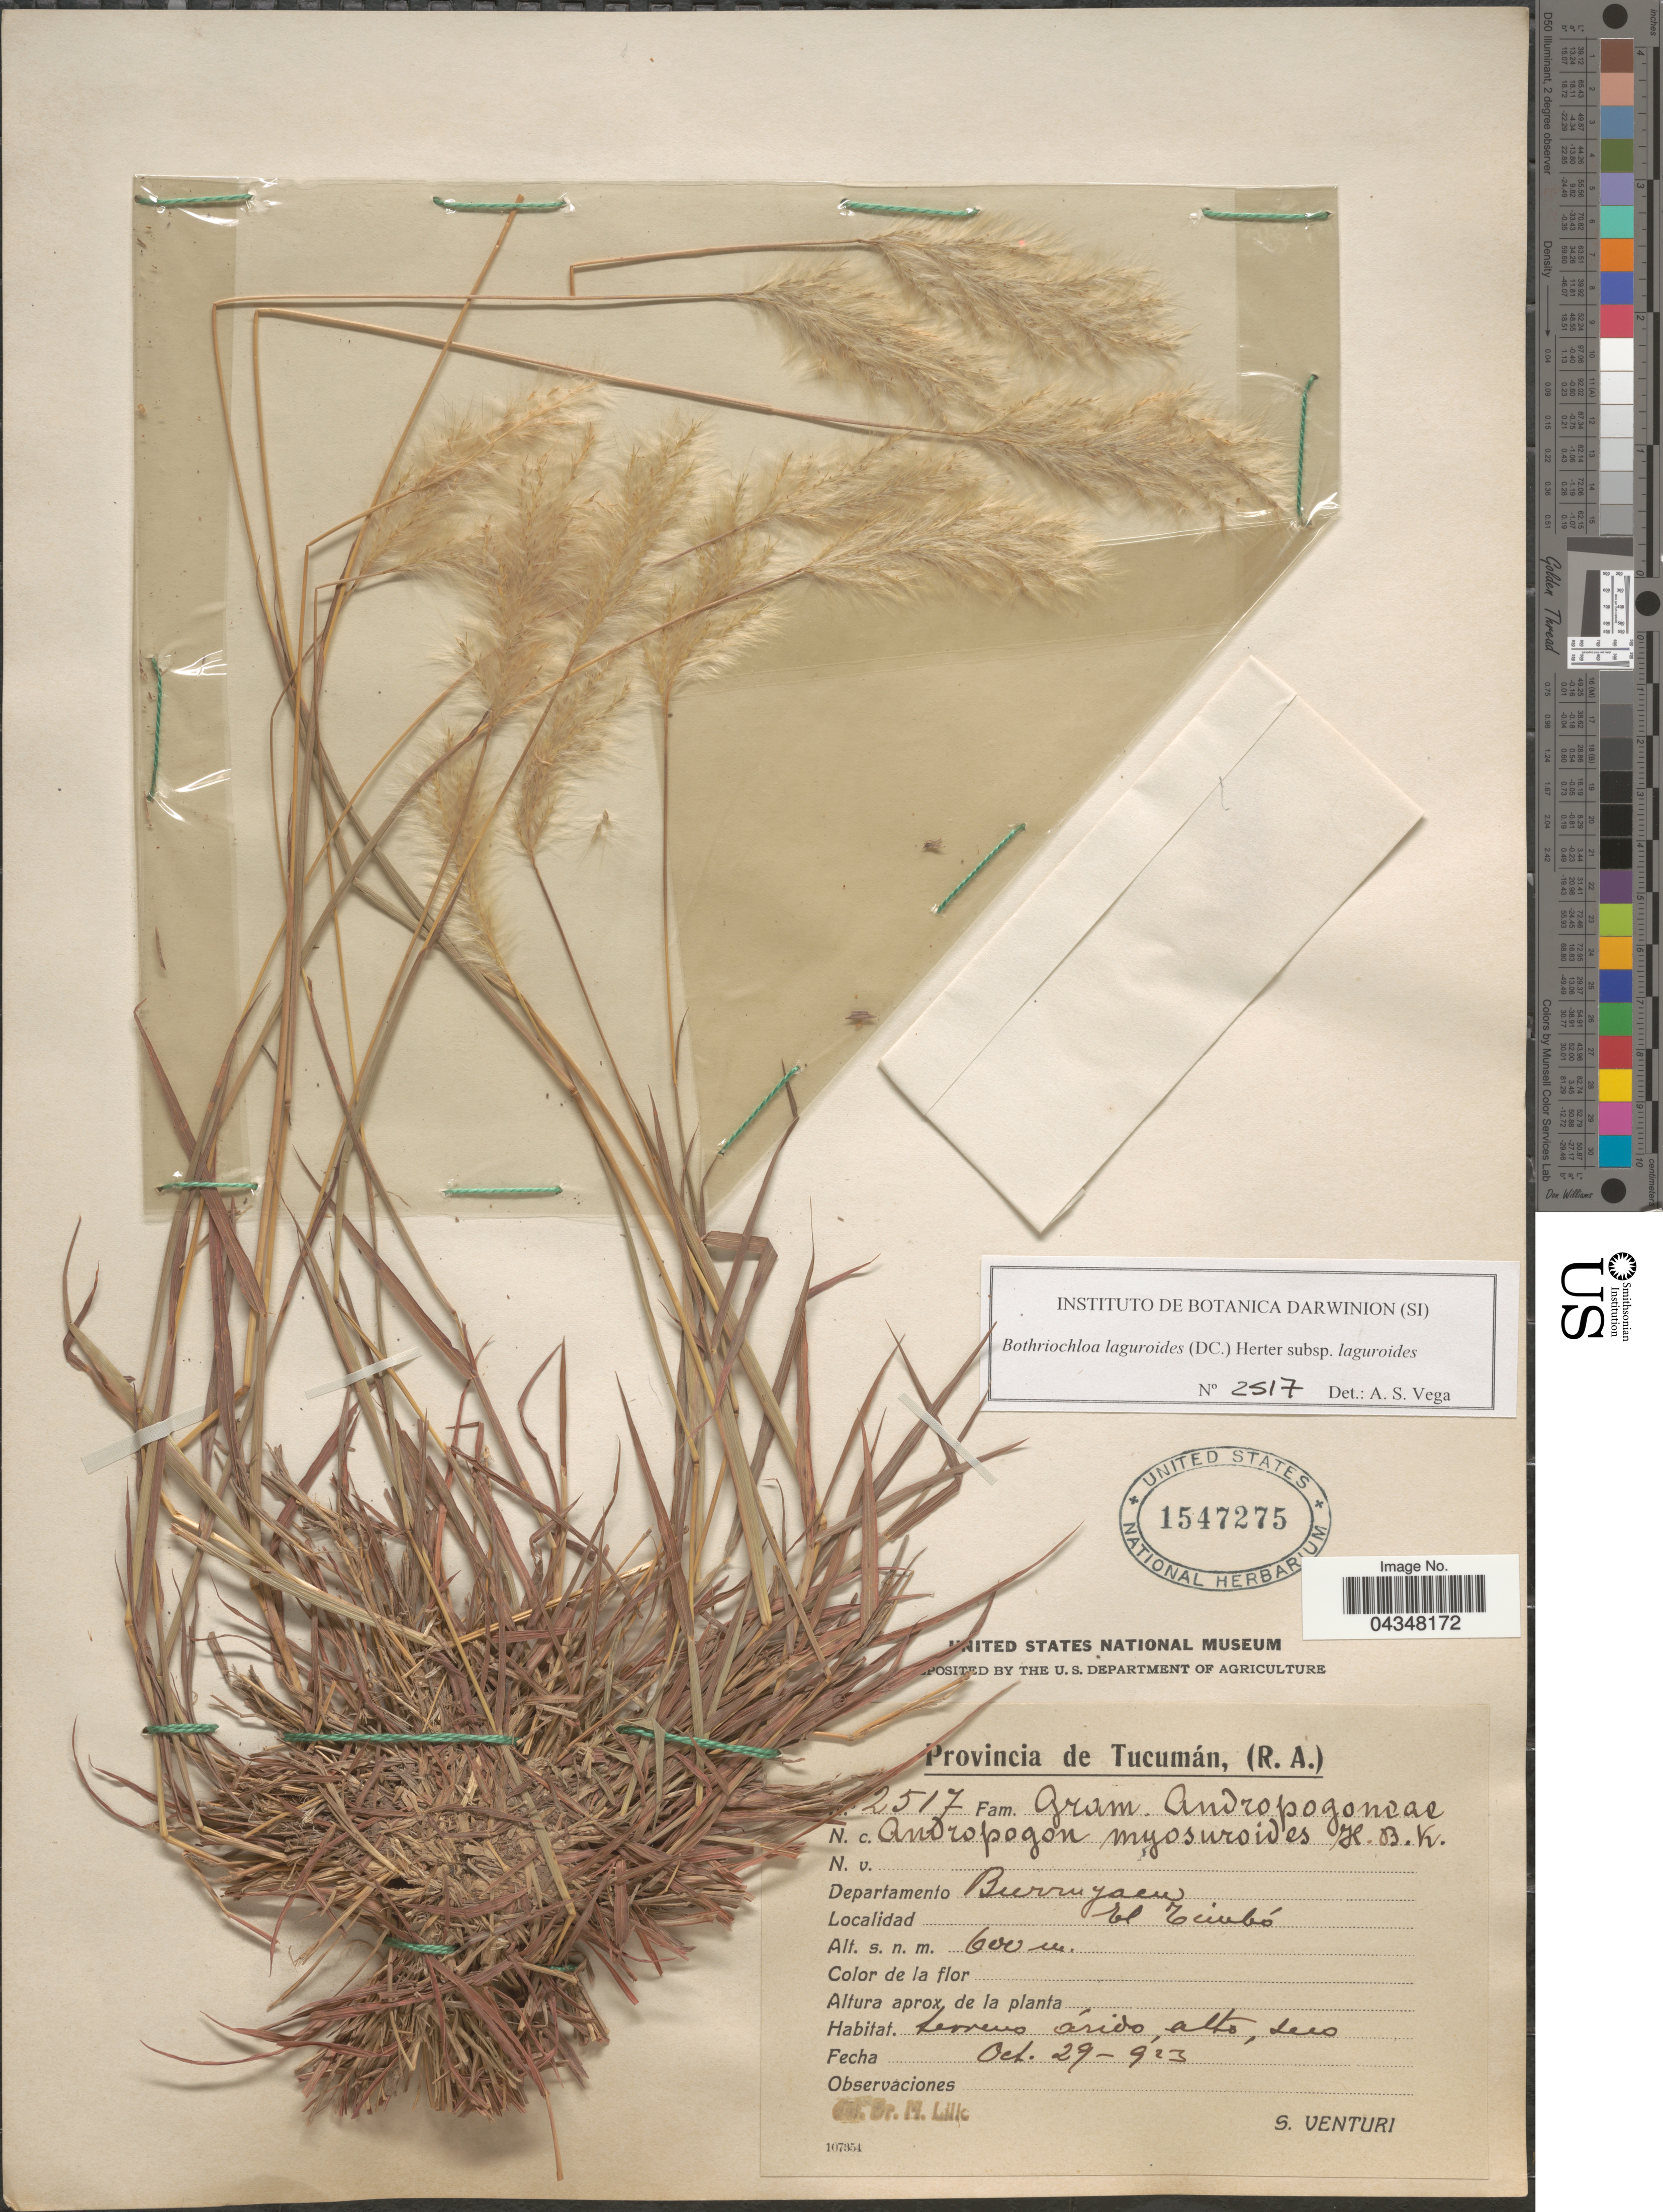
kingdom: Plantae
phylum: Tracheophyta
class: Liliopsida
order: Poales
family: Poaceae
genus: Bothriochloa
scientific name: Bothriochloa laguroides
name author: (DC.) Herter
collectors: S. Venturi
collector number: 2517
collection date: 1913-10-29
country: Argentina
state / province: Tucuman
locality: Departamento Burruyacú. El Timbó.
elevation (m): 600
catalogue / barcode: US 1547275